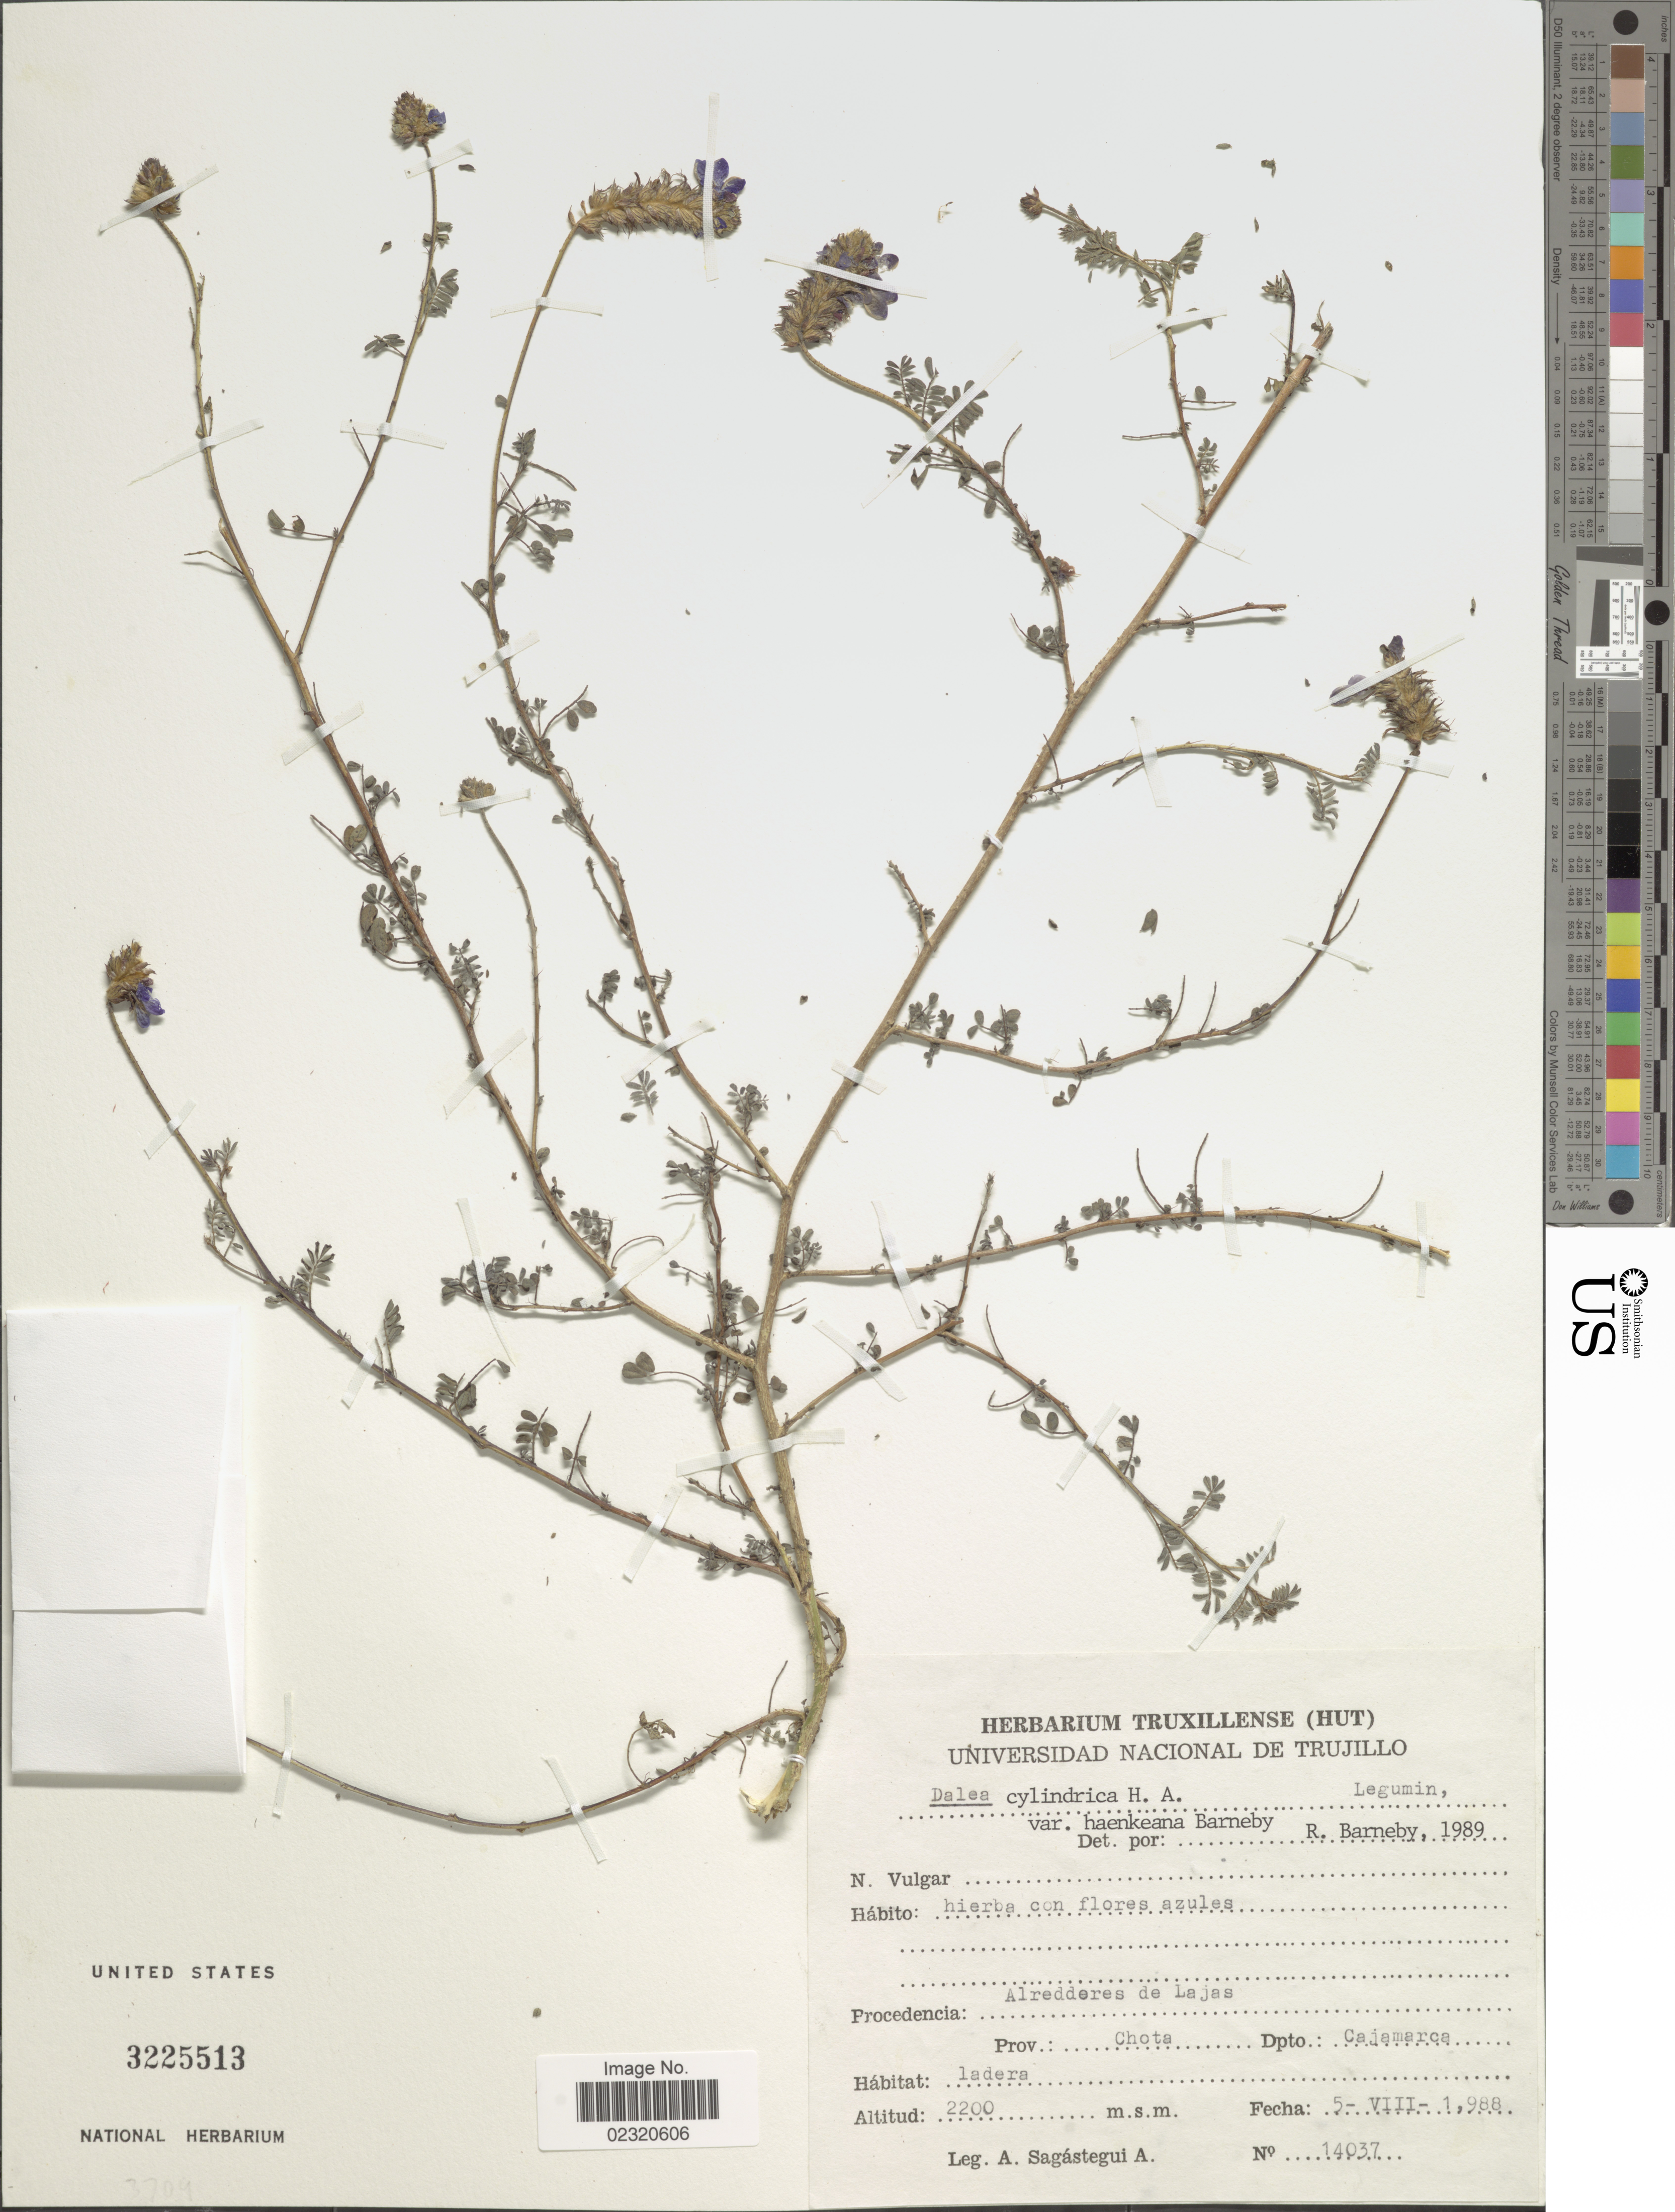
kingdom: Plantae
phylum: Tracheophyta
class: Magnoliopsida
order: Fabales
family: Fabaceae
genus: Dalea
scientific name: Dalea cylindrica var. haenkeana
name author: Barneby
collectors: A. Sagástegui A.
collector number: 14037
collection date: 1988-08-05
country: Peru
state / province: Cajamarca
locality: Alredderes de Lajas, Prov. Chota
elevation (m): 2200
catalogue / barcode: US 3225513